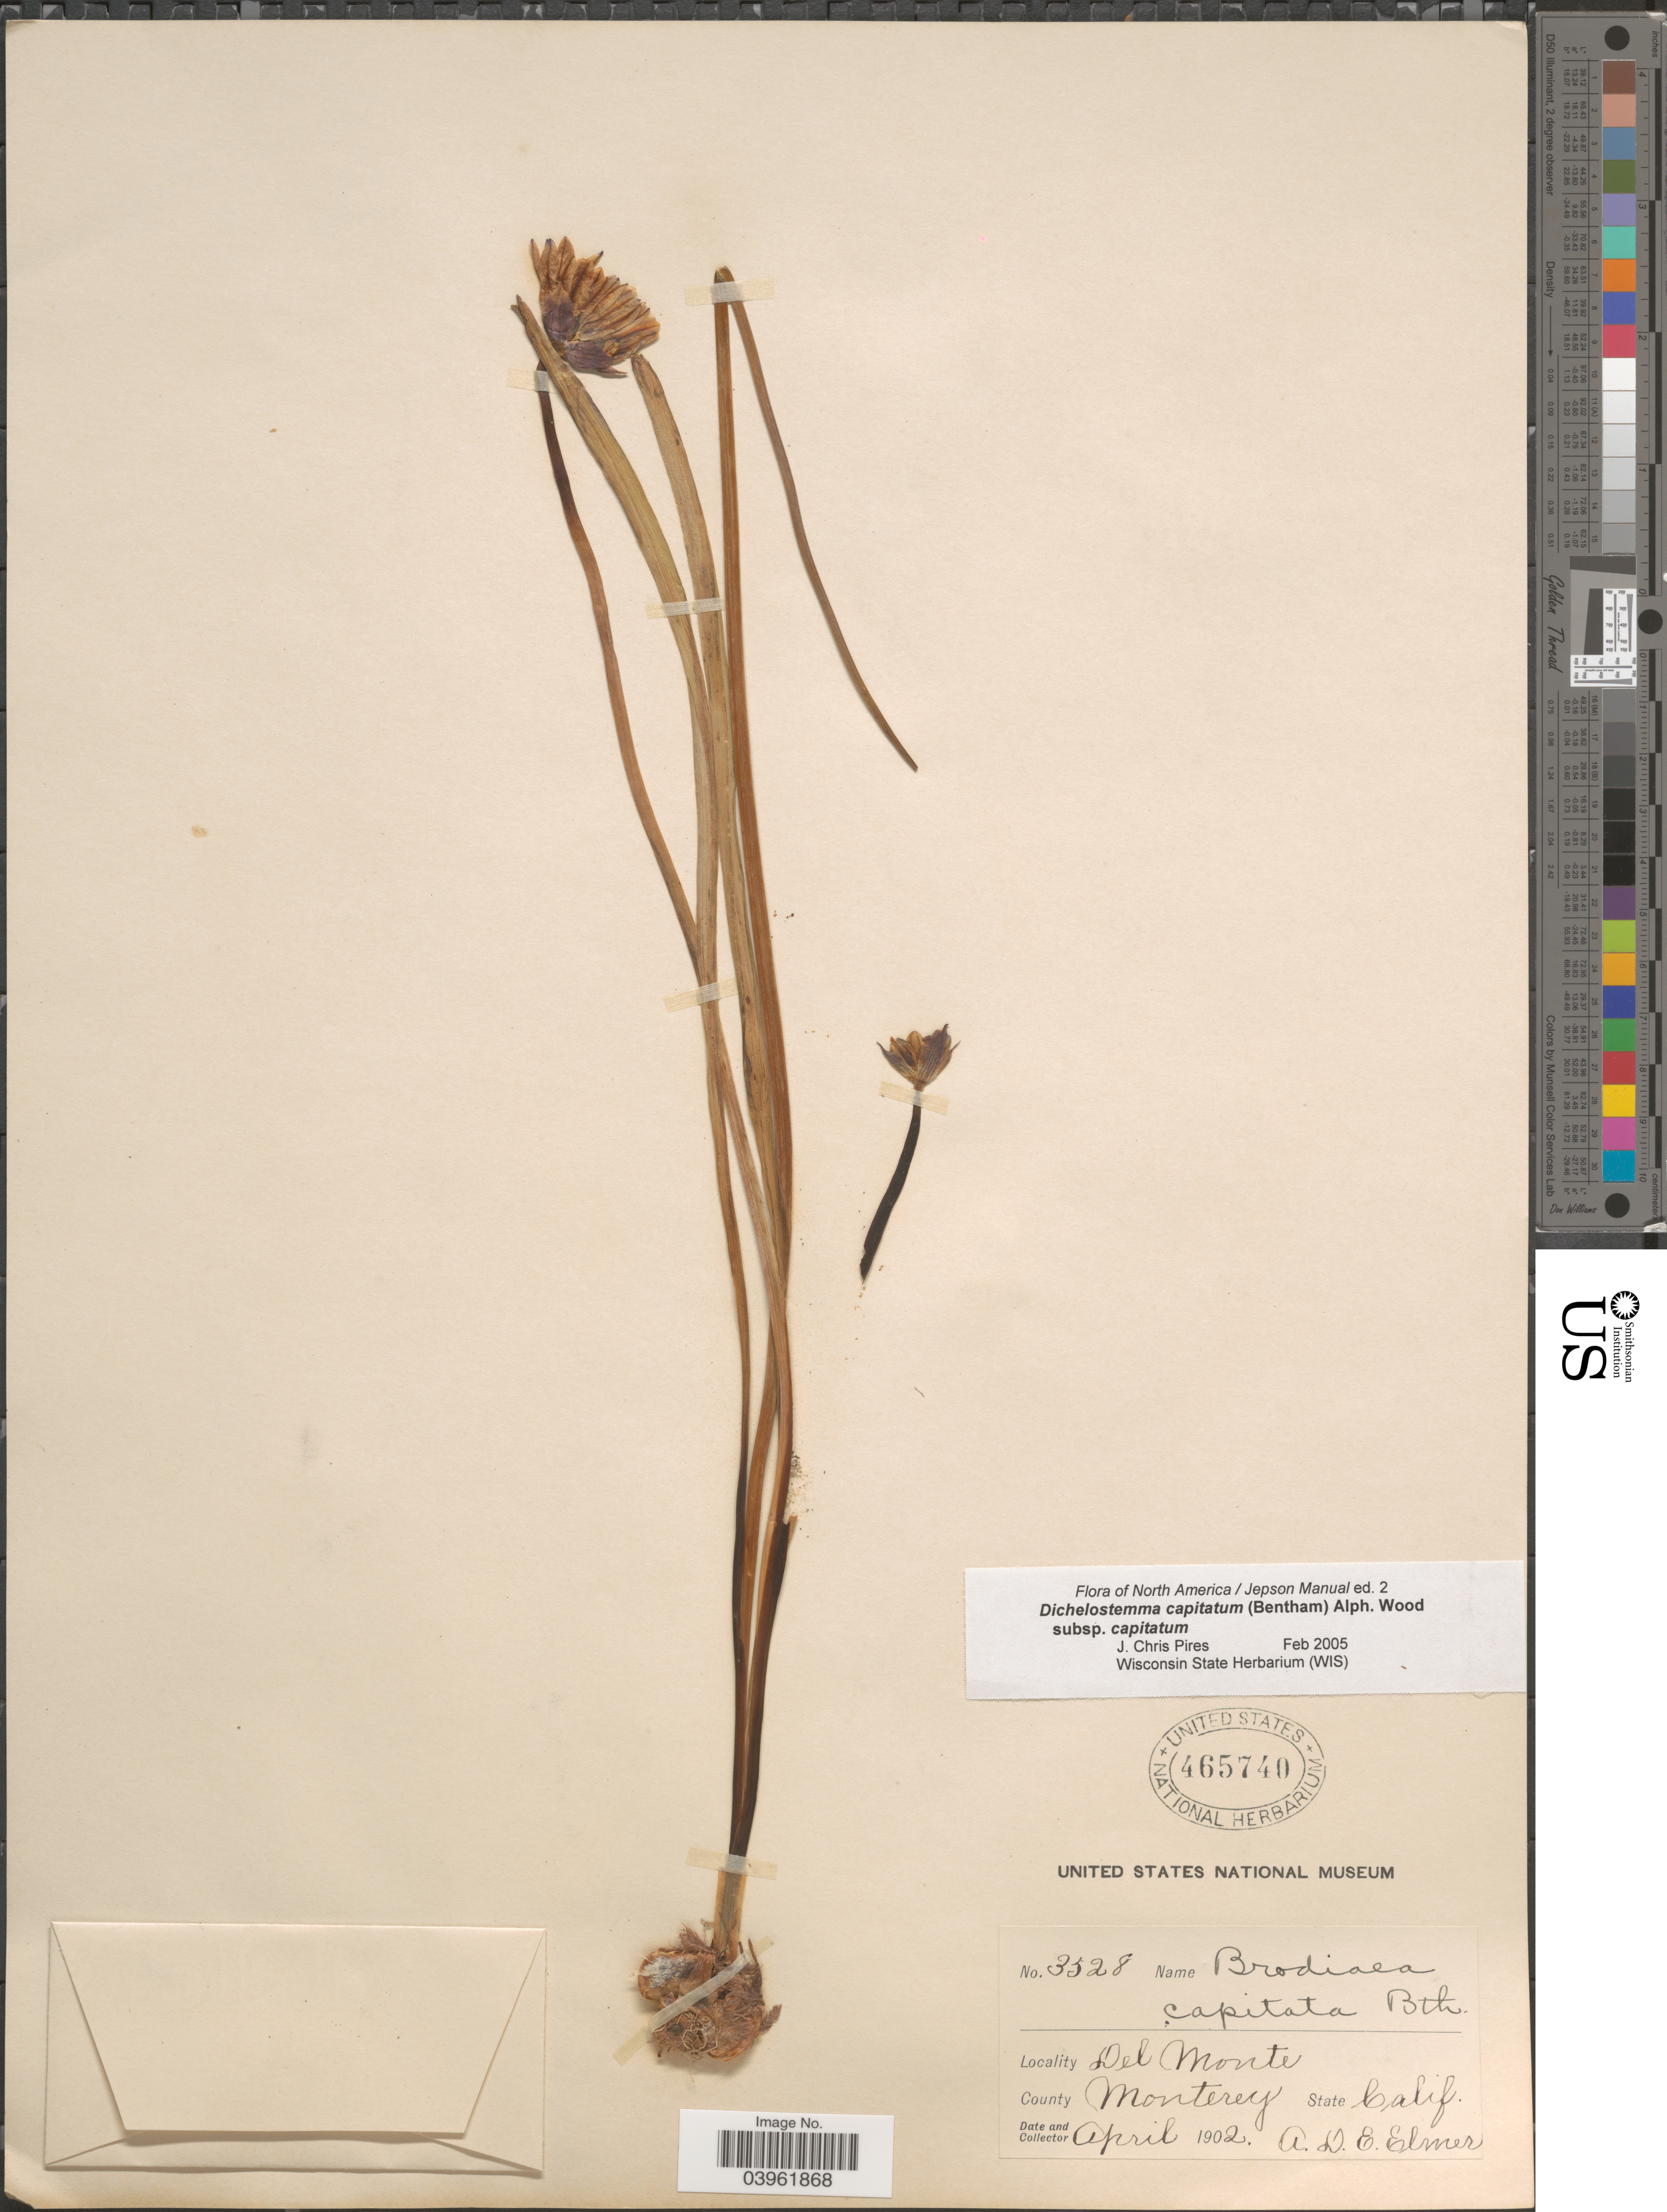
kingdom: Plantae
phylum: Tracheophyta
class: Liliopsida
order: Asparagales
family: Asparagaceae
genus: Dichelostemma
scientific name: Dichelostemma capitatum subsp. capitatum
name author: (Benth.) Alph. Wood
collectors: A. D. E. Elmer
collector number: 3528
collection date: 1902-04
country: United States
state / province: California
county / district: Monterey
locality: Del Monte. County Monterey.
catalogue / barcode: US 465740